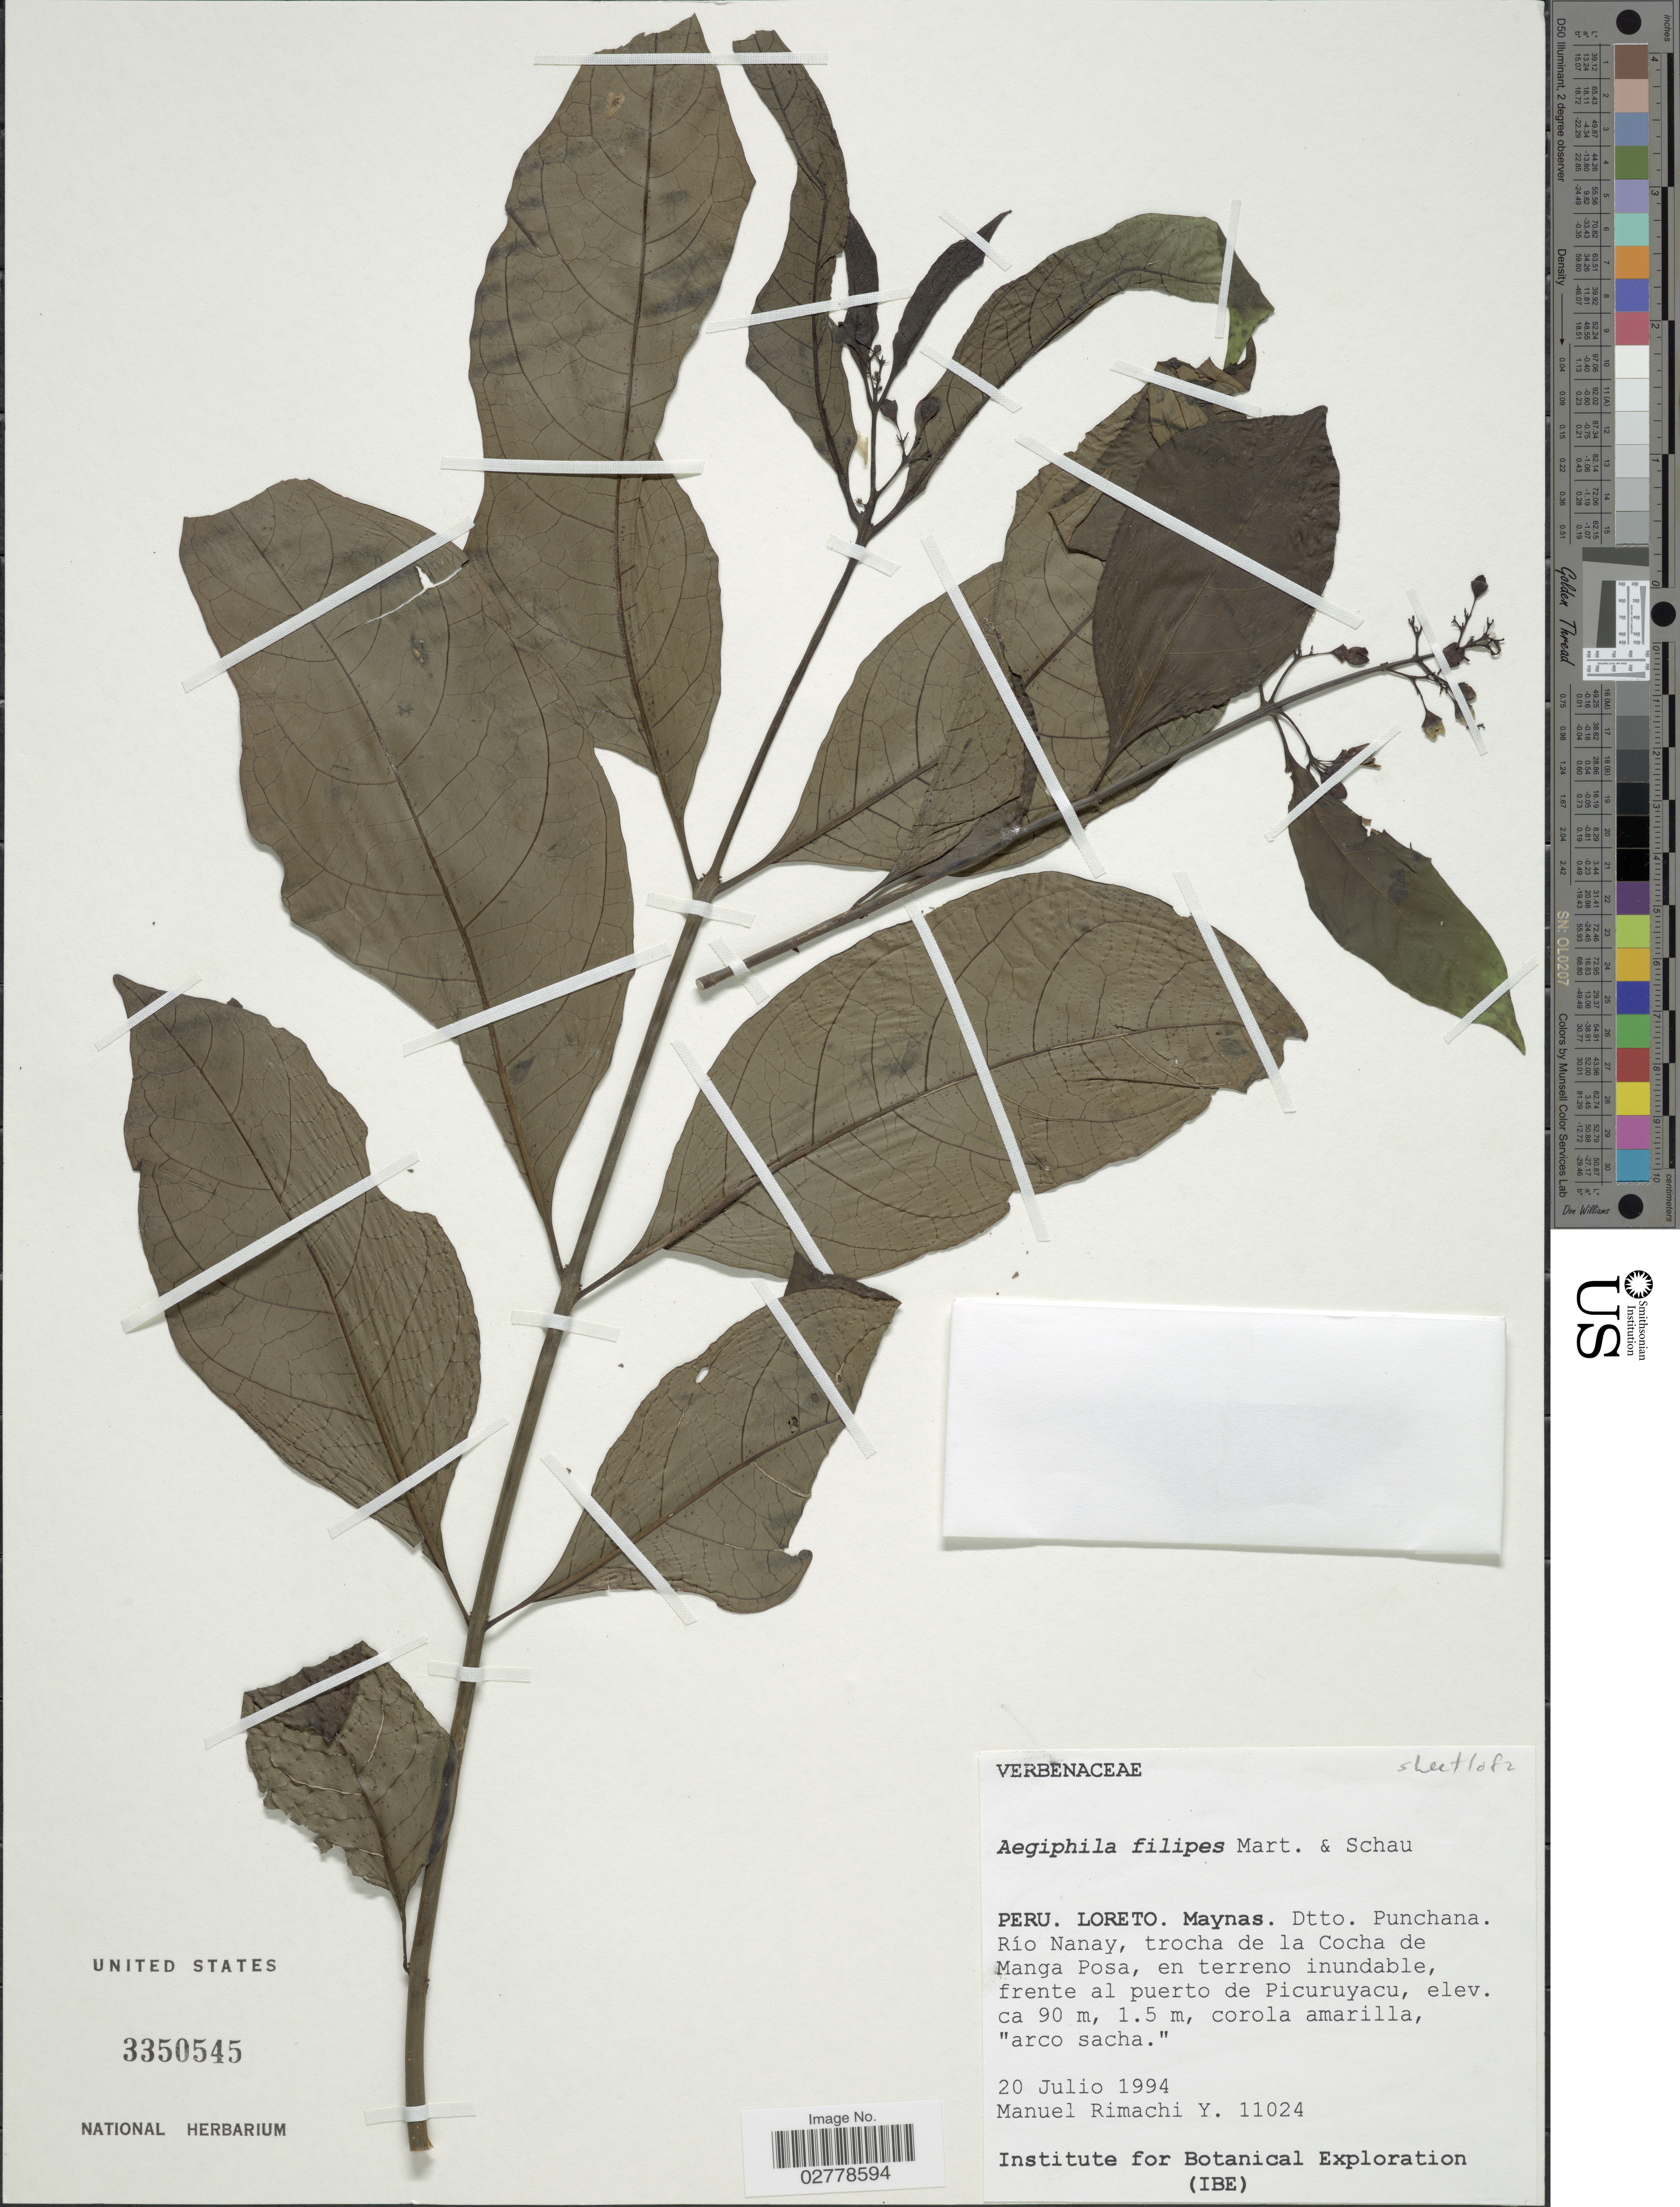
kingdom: Plantae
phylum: Tracheophyta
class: Magnoliopsida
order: Lamiales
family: Lamiaceae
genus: Aegiphila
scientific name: Aegiphila filipes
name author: Mart. & Schauer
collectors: M. Rimachi Y.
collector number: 11024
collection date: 1994-07-20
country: Peru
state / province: Loreto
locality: Maynas. Dtto. Punchana. Río Nanay, trocha de la Cocha de Manga Posa, en terreno inundable, frente al puerto de Picuruyacu.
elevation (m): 90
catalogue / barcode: US 3350545